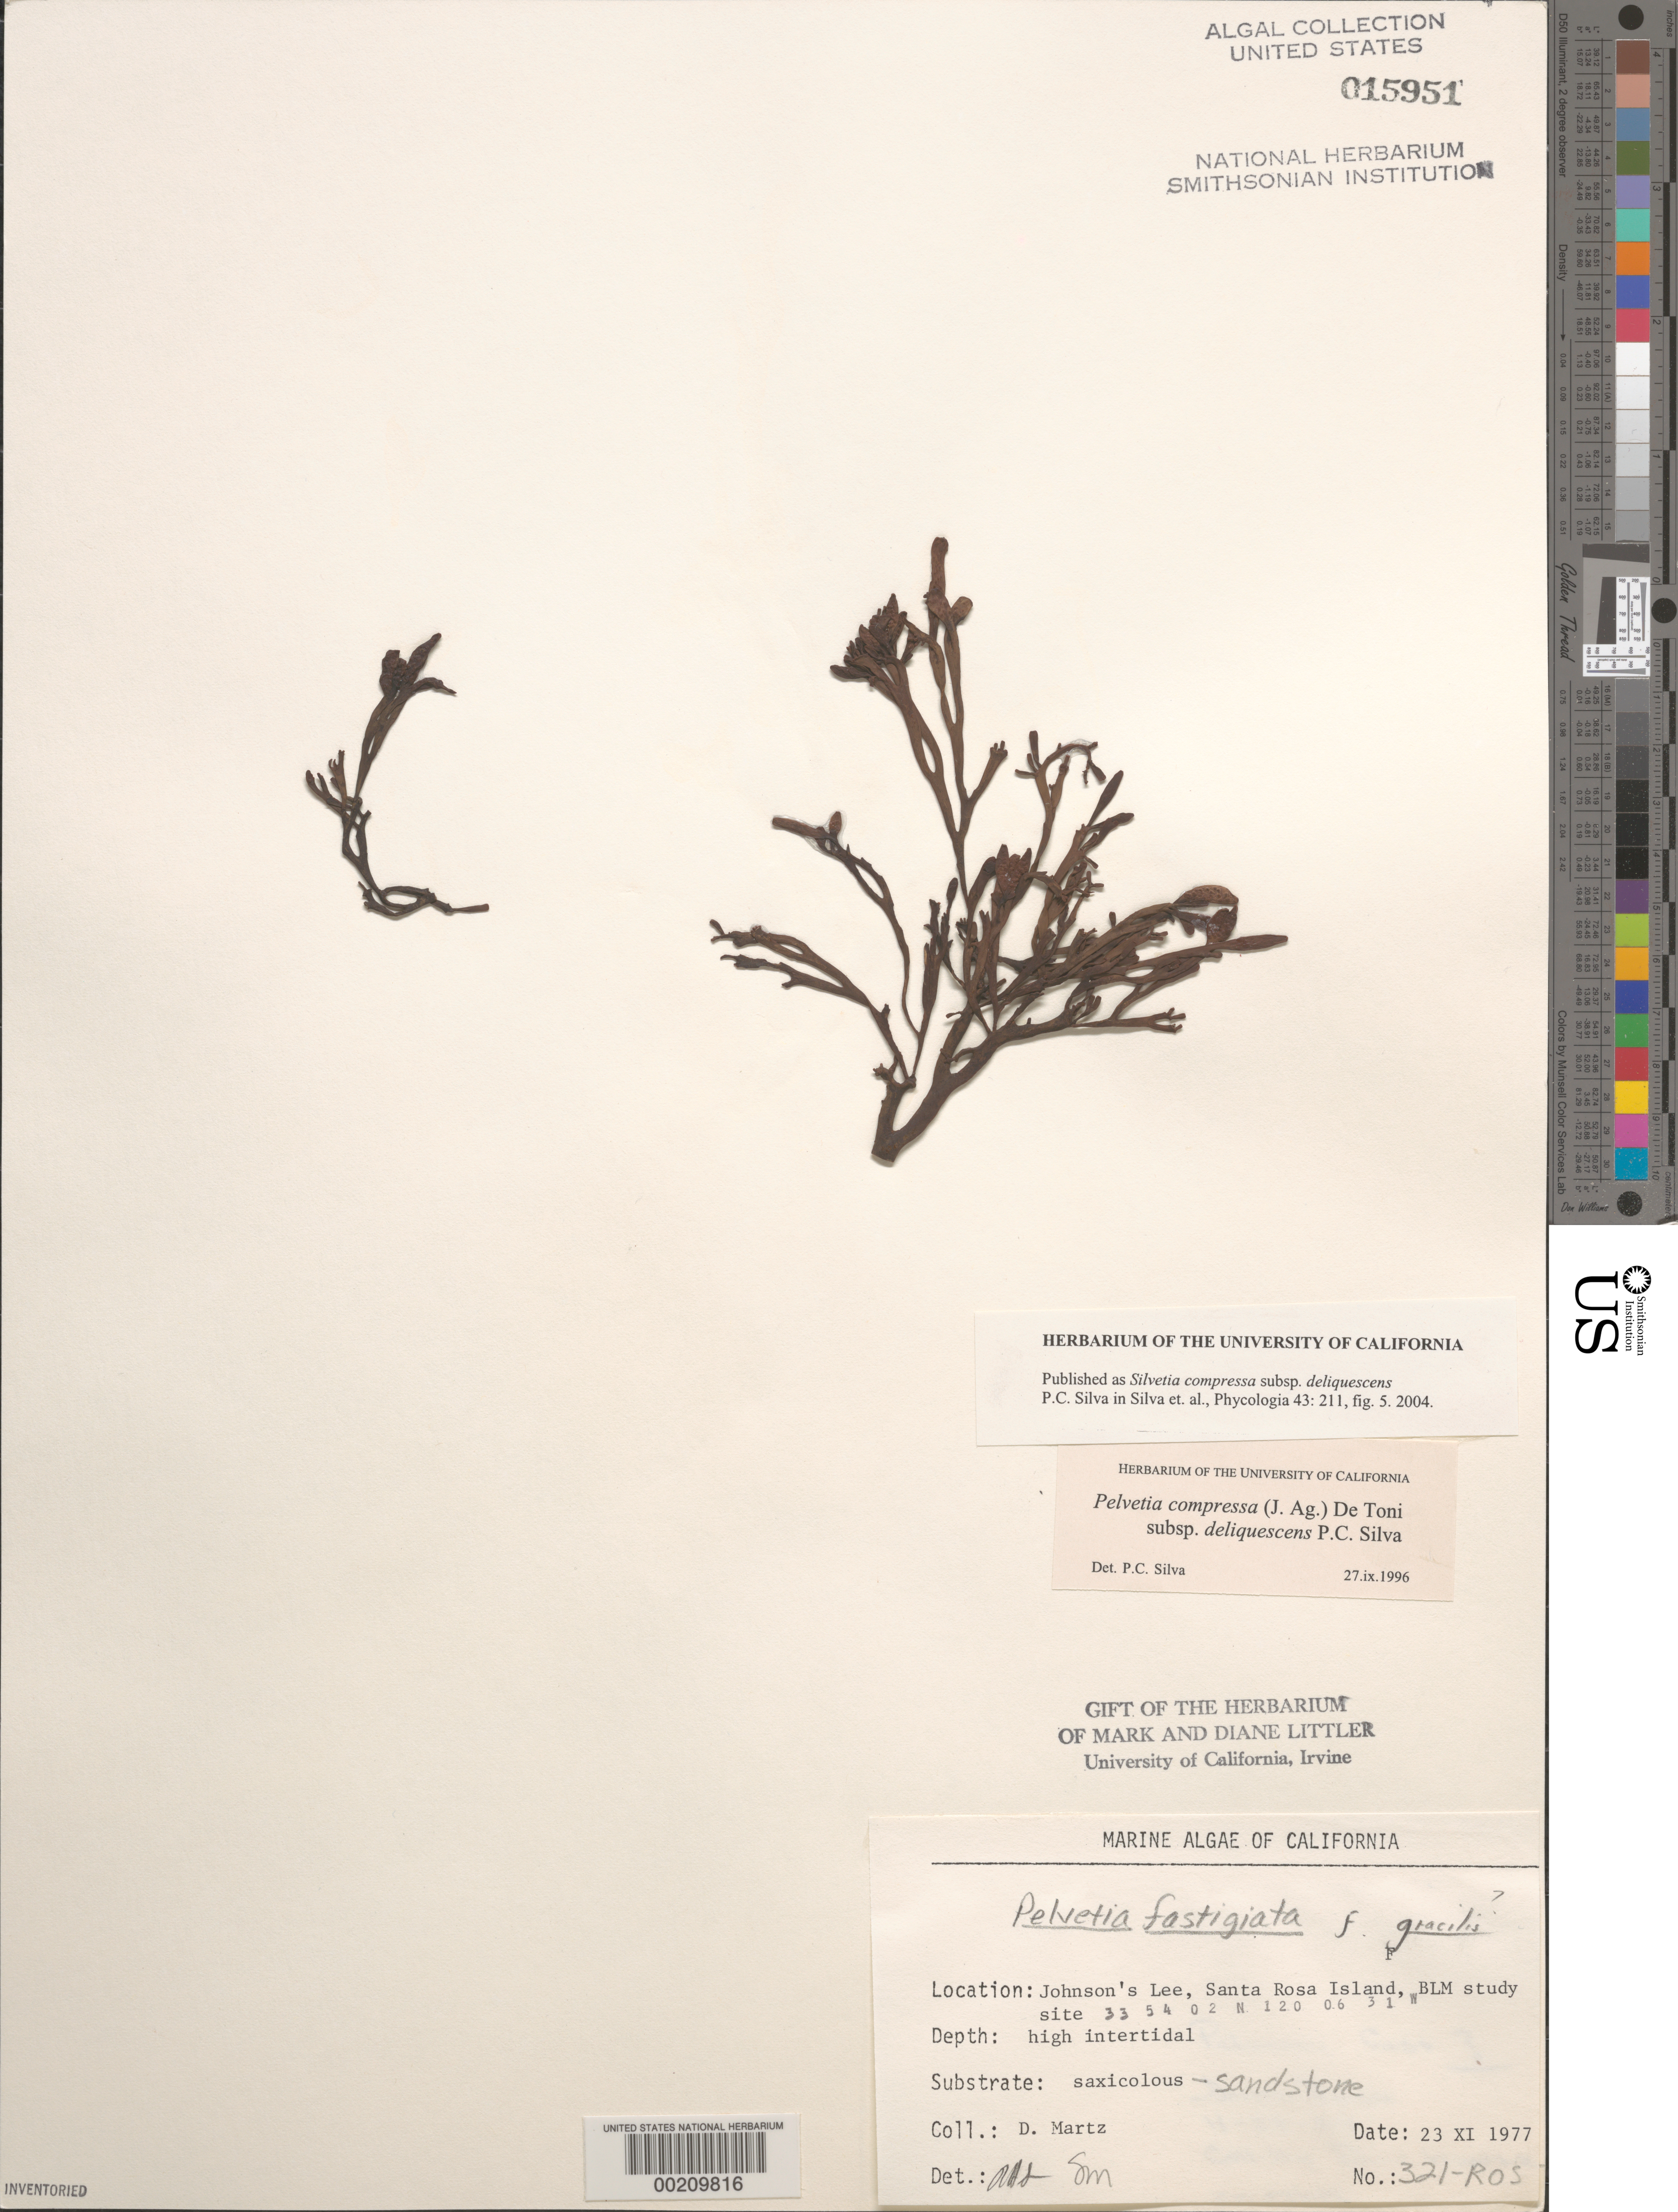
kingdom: Chromista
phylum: Ochrophyta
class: Phaeophyceae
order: Fucales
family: Fucaceae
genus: Silvetia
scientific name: Silvetia compressa subsp. deliquescens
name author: P.C. Silva in P.C. Silva et al.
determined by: Silva, P. C.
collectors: D. Martz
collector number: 321-ROS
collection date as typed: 23 Nov 1977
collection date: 1977-11-23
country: United States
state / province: California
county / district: Santa Barbara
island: Santa Rosa Island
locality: Johnson's Lee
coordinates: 33 54 02 N, 120 06 31 W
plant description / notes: BLM-SOCALBIGHT Rocky Intertidal Survey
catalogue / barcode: US 15951